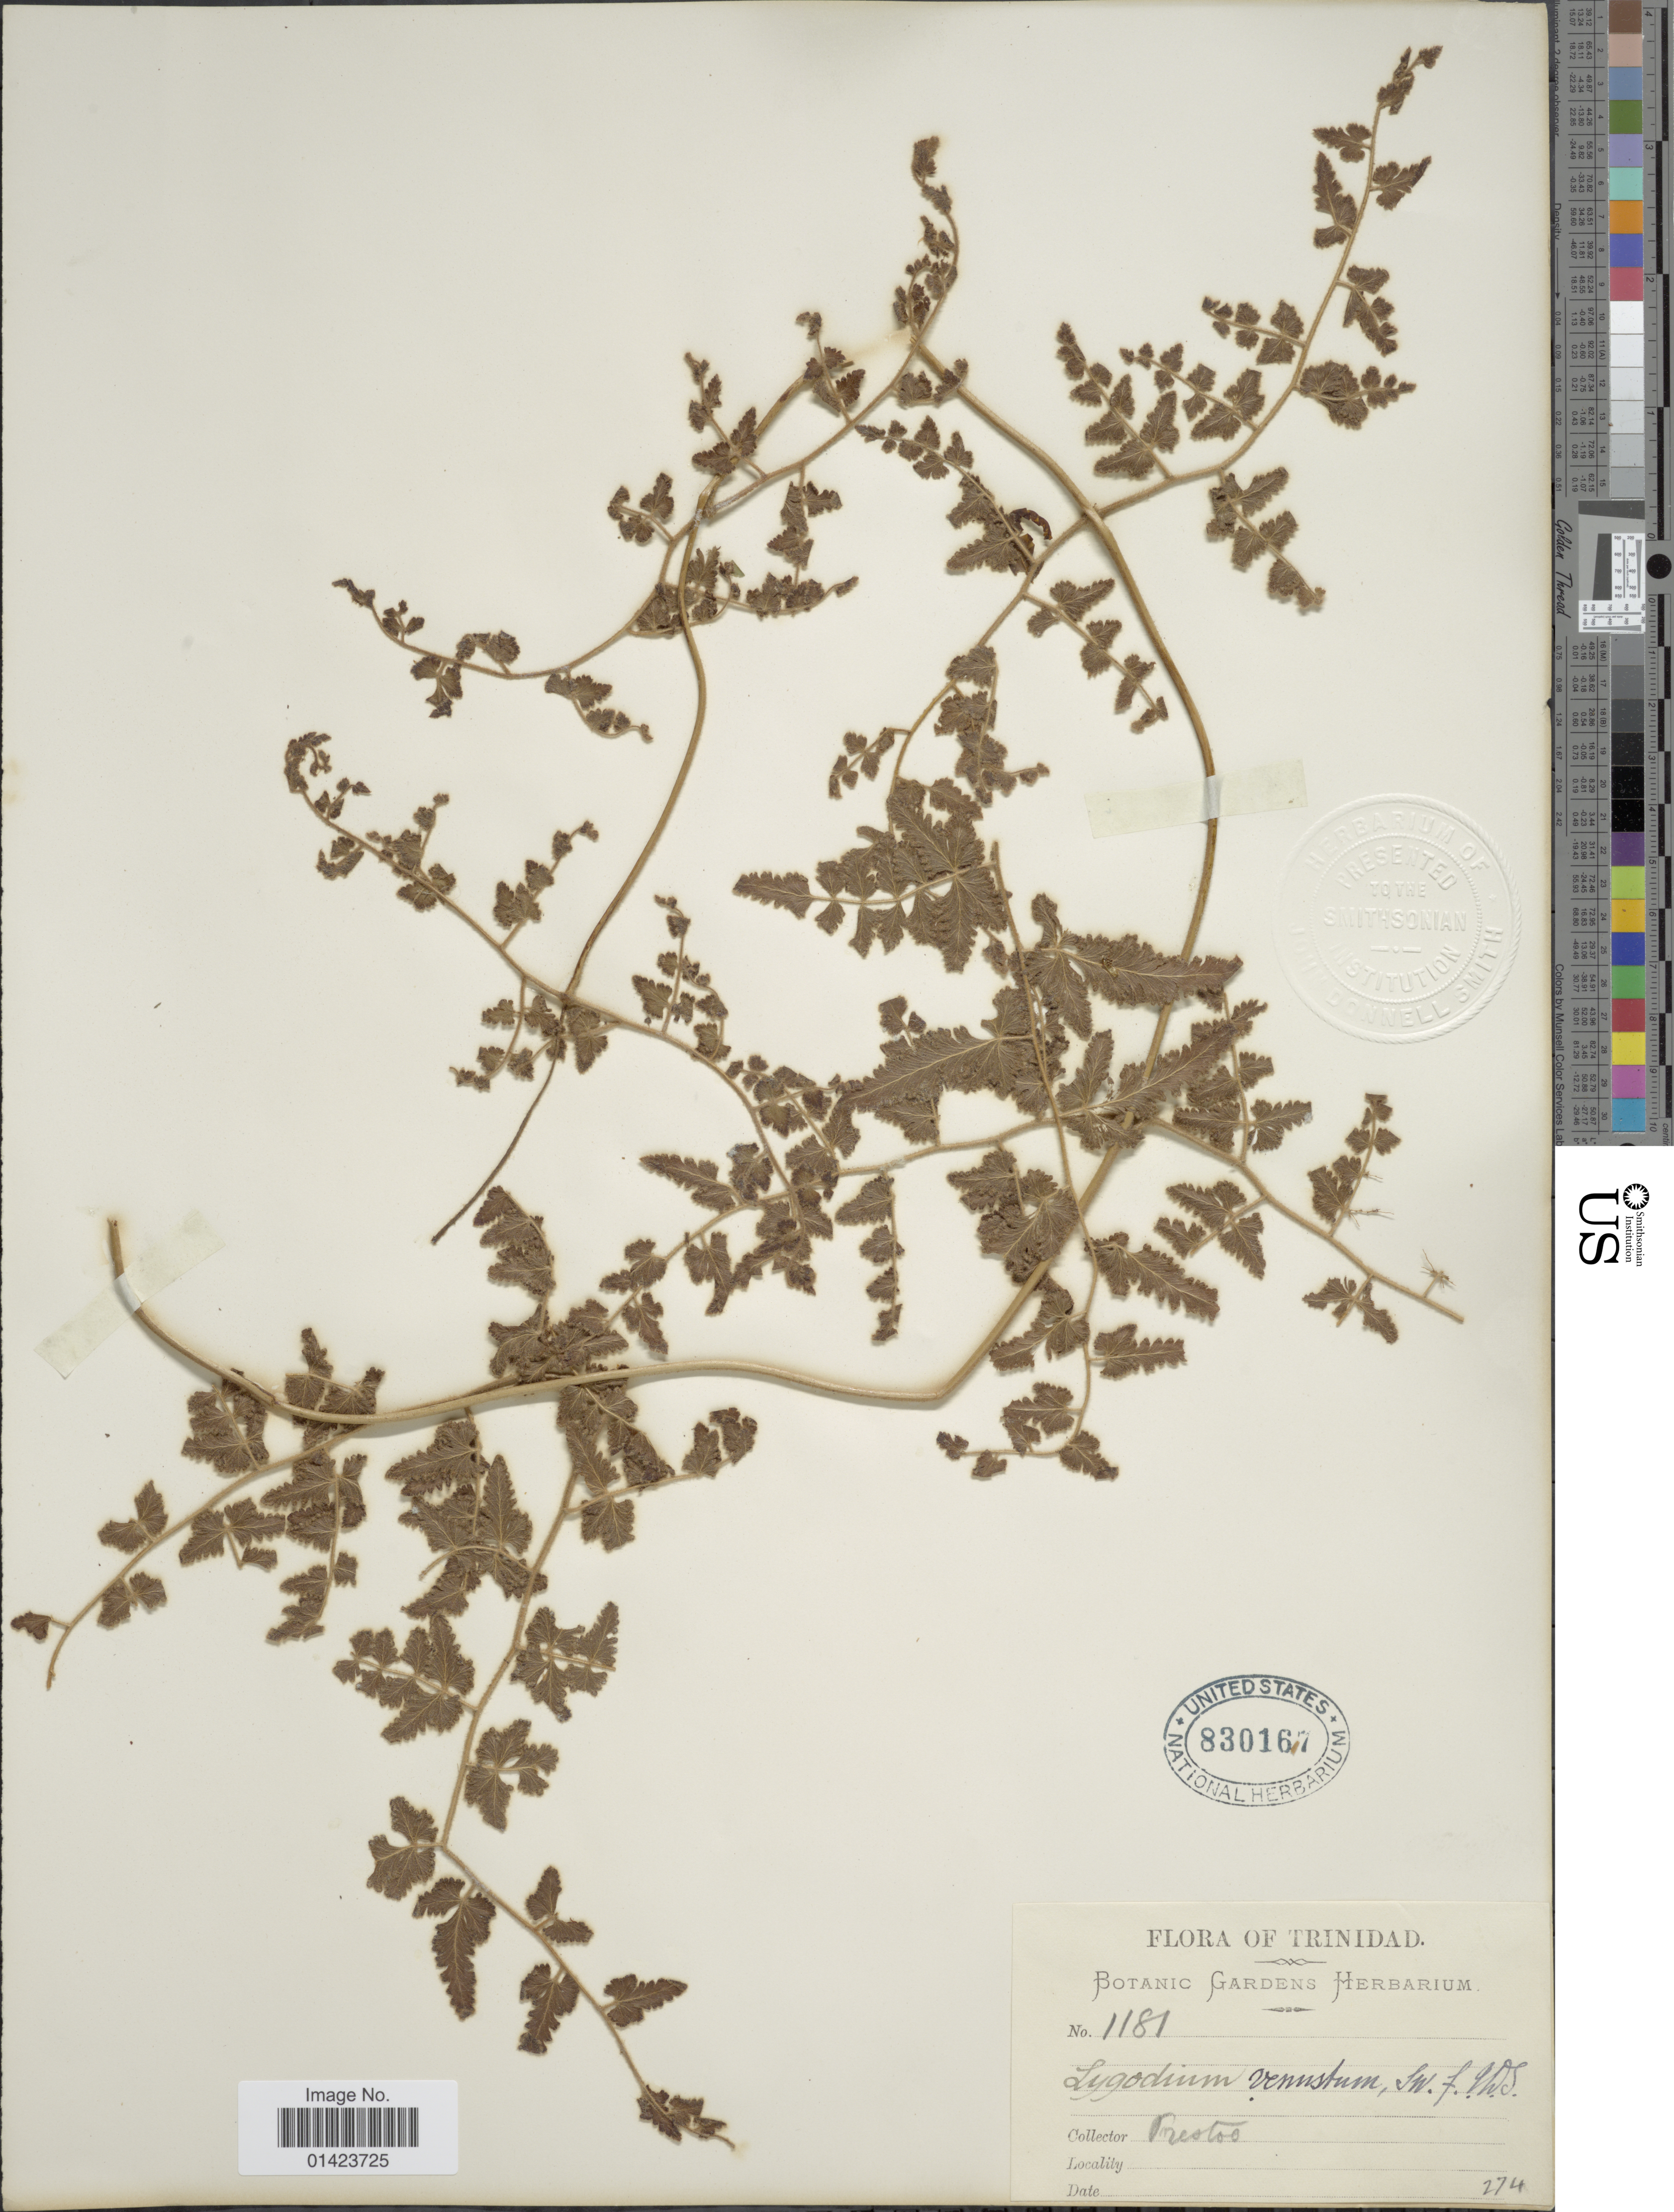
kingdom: Plantae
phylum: Tracheophyta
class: Polypodiopsida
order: Schizaeales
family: Lygodiaceae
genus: Lygodium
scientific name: Lygodium venustum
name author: Sw.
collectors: Preston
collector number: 1181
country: Trinidad and Tobago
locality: Trinidad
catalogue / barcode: US 830167